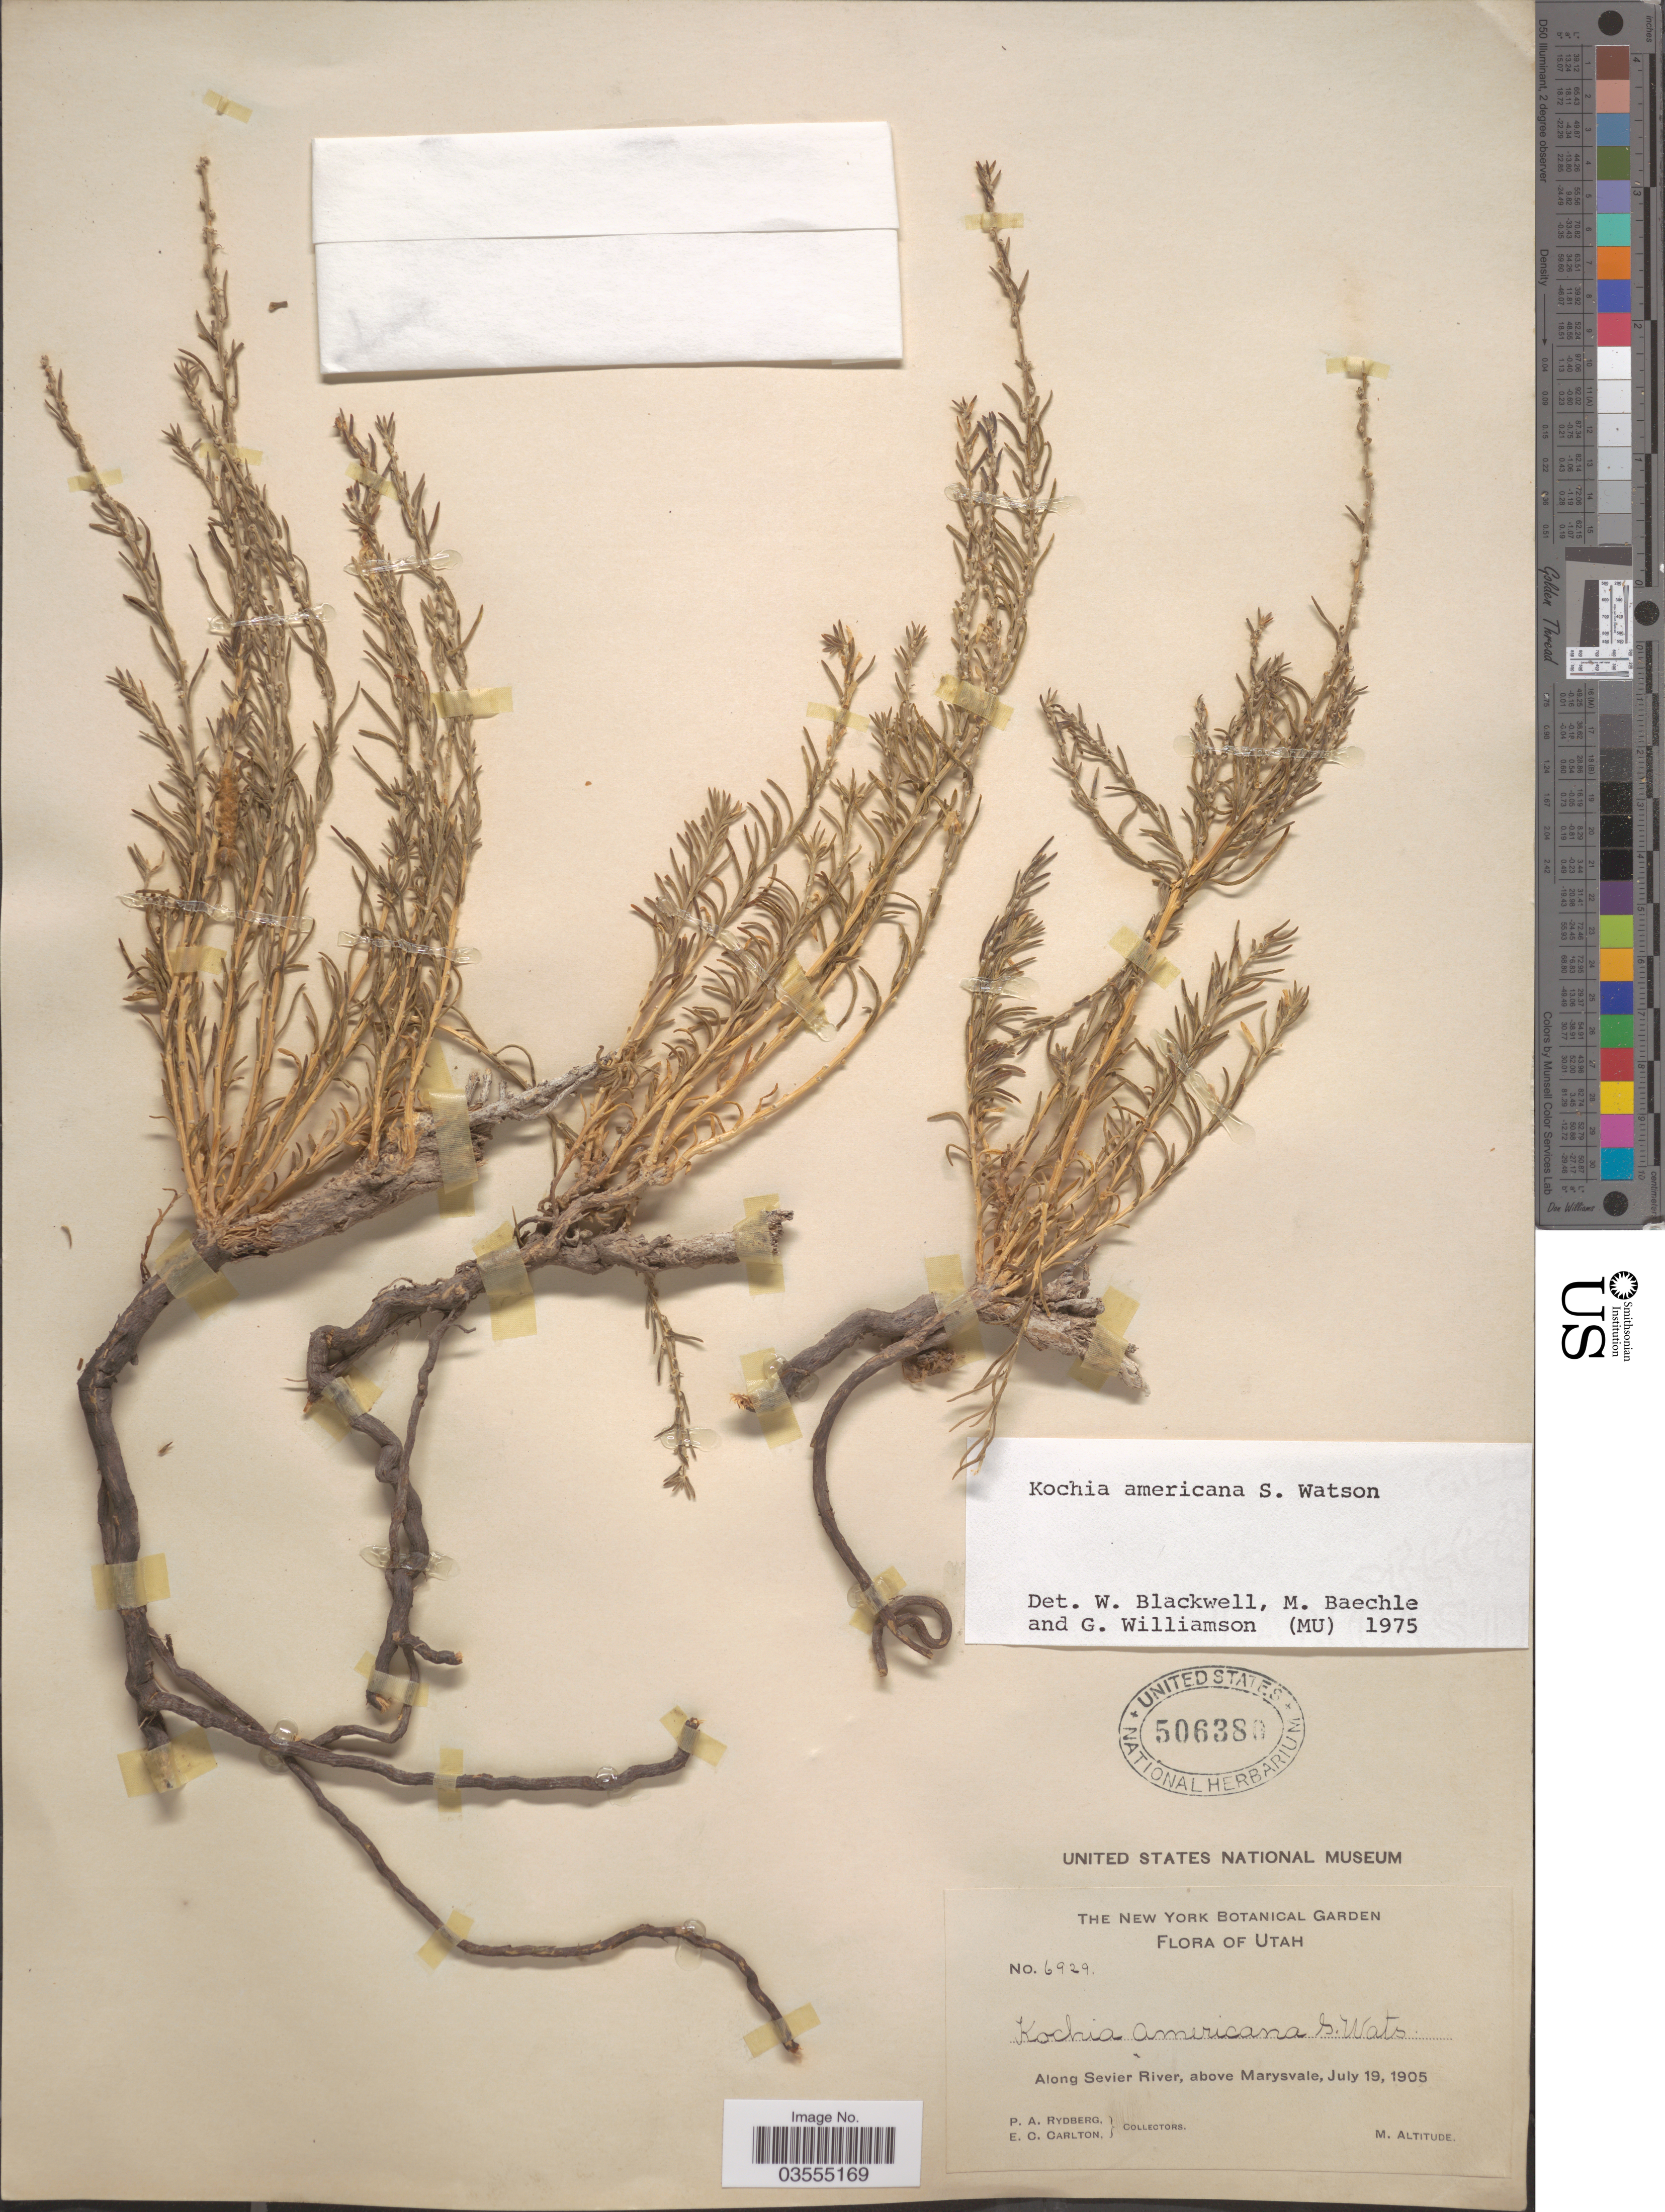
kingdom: Plantae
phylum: Tracheophyta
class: Magnoliopsida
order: Caryophyllales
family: Amaranthaceae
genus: Neokochia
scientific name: Neokochia americana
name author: (S. Watson) G.L. Chu & S.C. Sand.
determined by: U.S. National Herbarium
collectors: P. A. Rydberg & E. Carlton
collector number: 6929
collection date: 1905-07-19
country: United States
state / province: Utah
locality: Along Sevier River, above Marysvale.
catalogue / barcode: US 506380